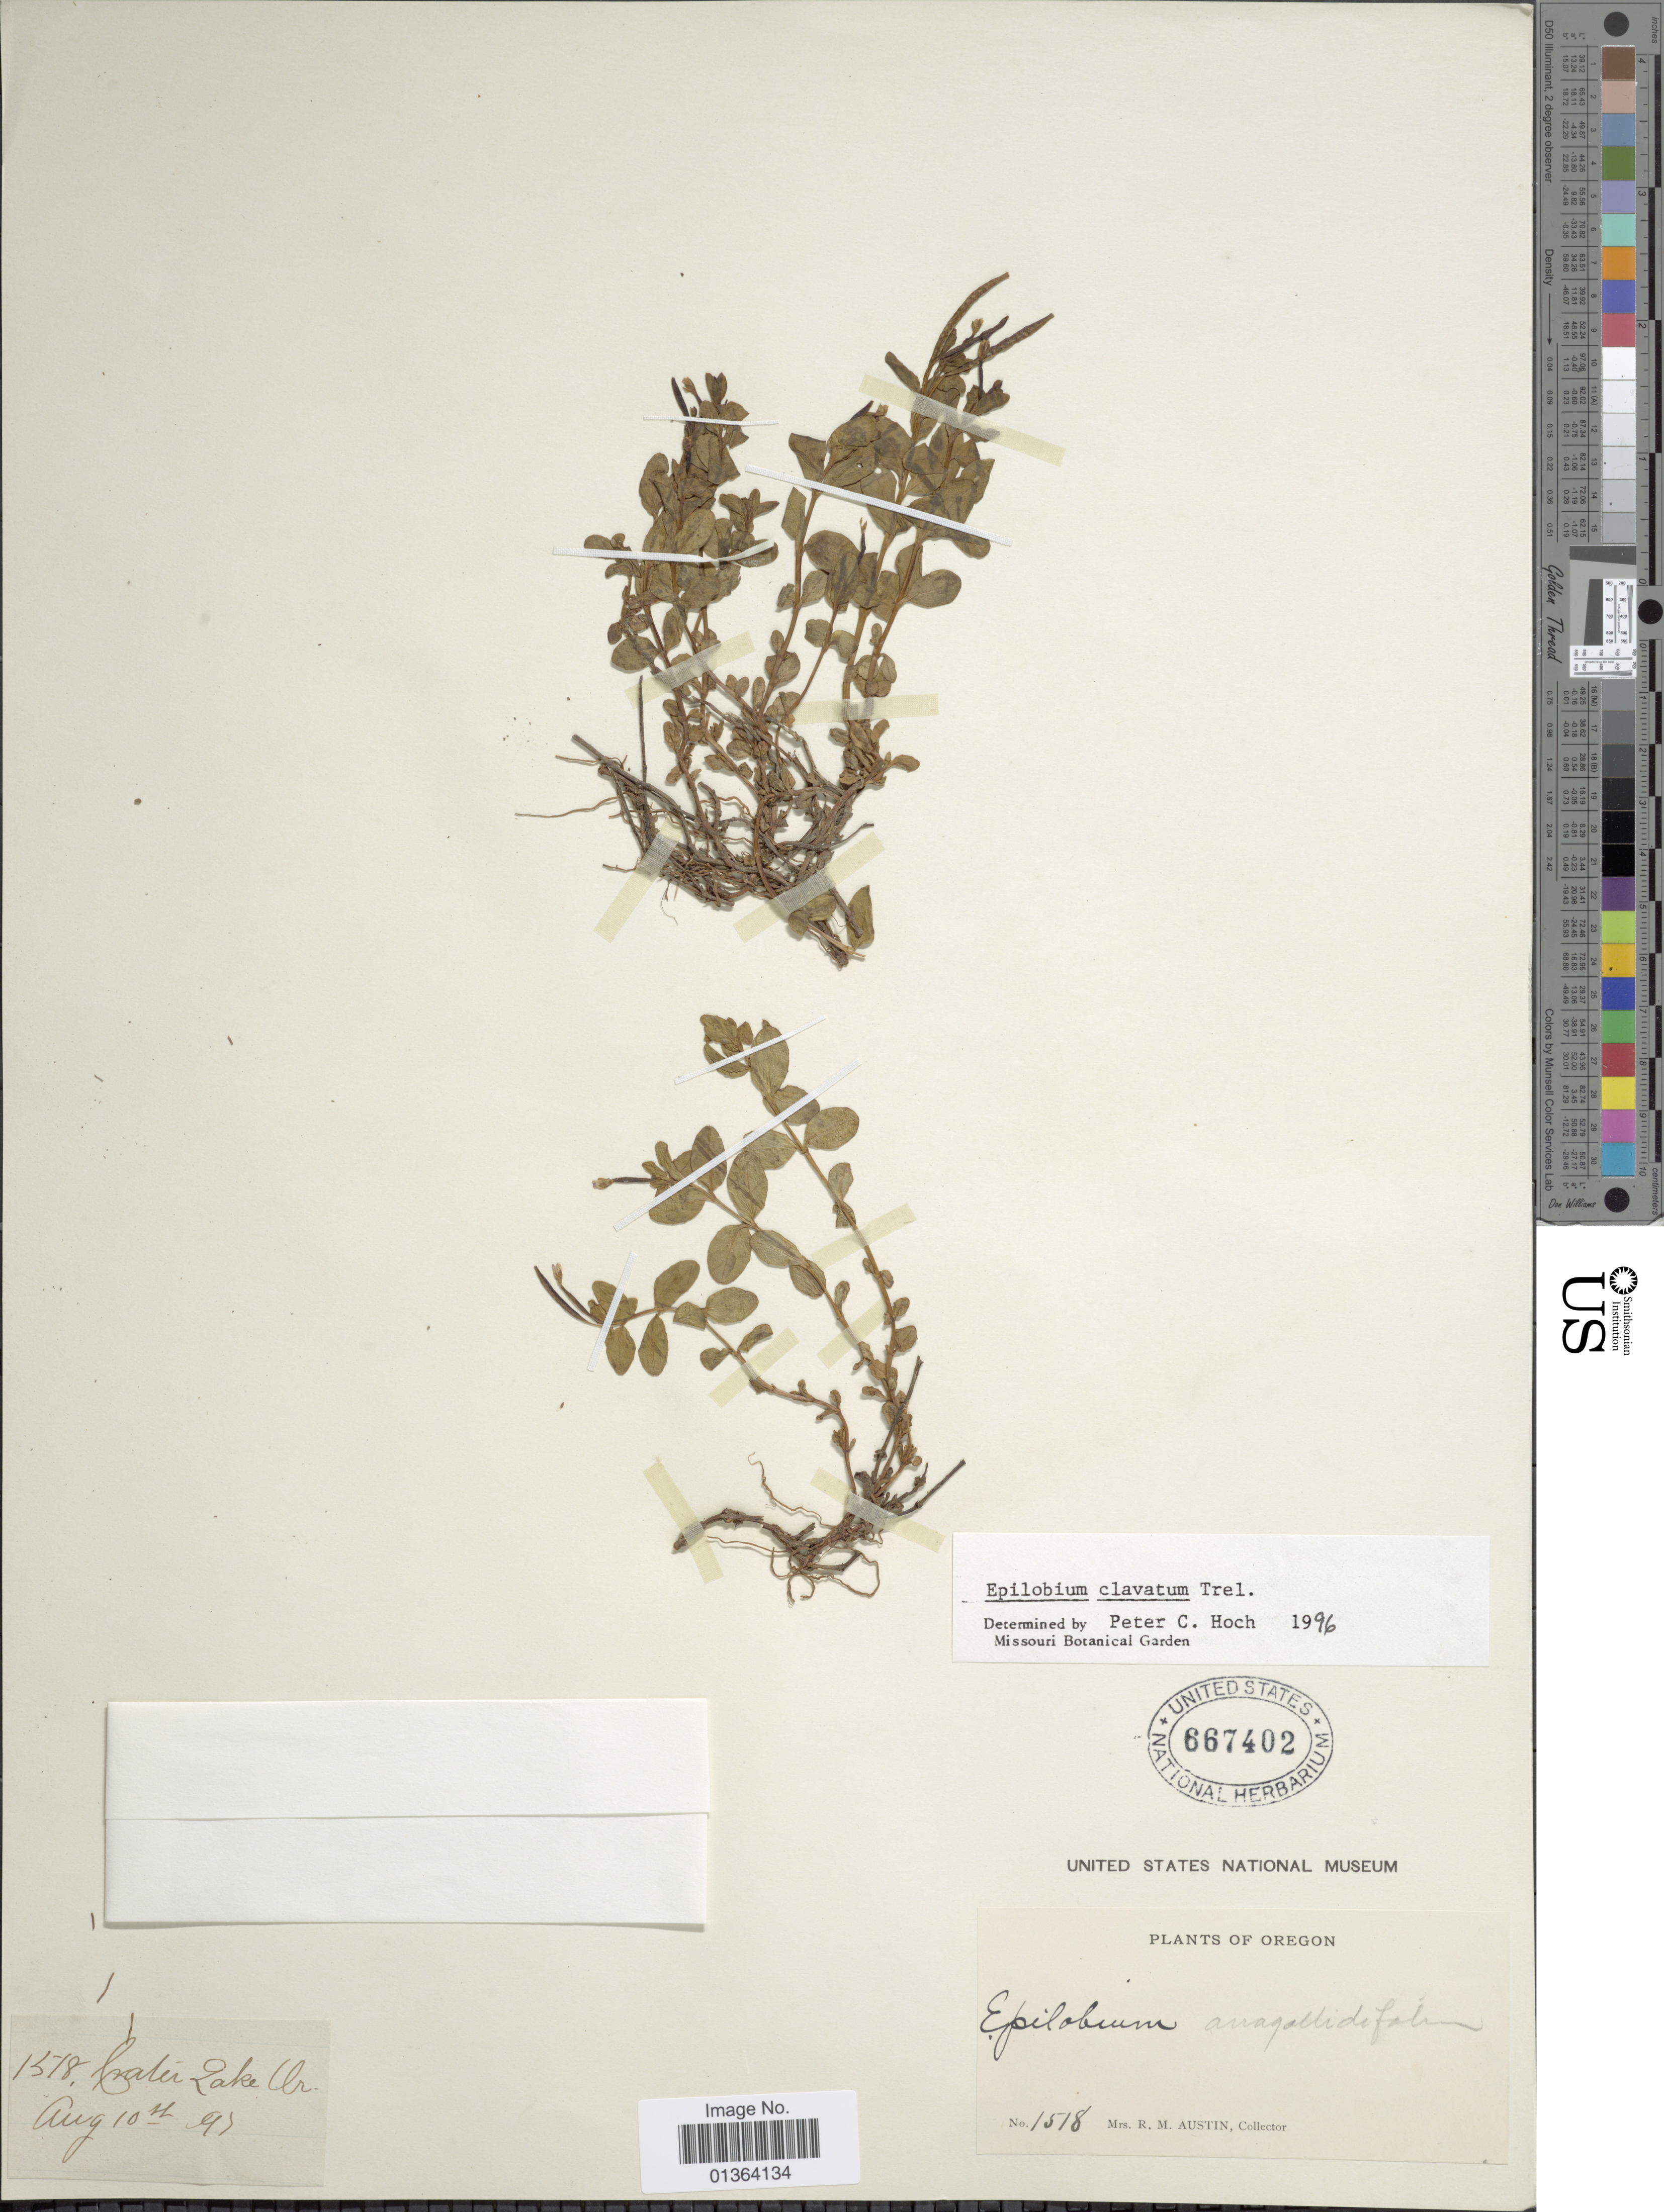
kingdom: Plantae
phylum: Tracheophyta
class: Magnoliopsida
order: Myrtales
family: Onagraceae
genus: Epilobium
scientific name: Epilobium clavatum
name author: Hausskn.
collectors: R. Austin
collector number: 1518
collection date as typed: Transcribed d/m/y: 10/8/93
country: United States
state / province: Oregon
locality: Crater Lake.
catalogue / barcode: US 667402